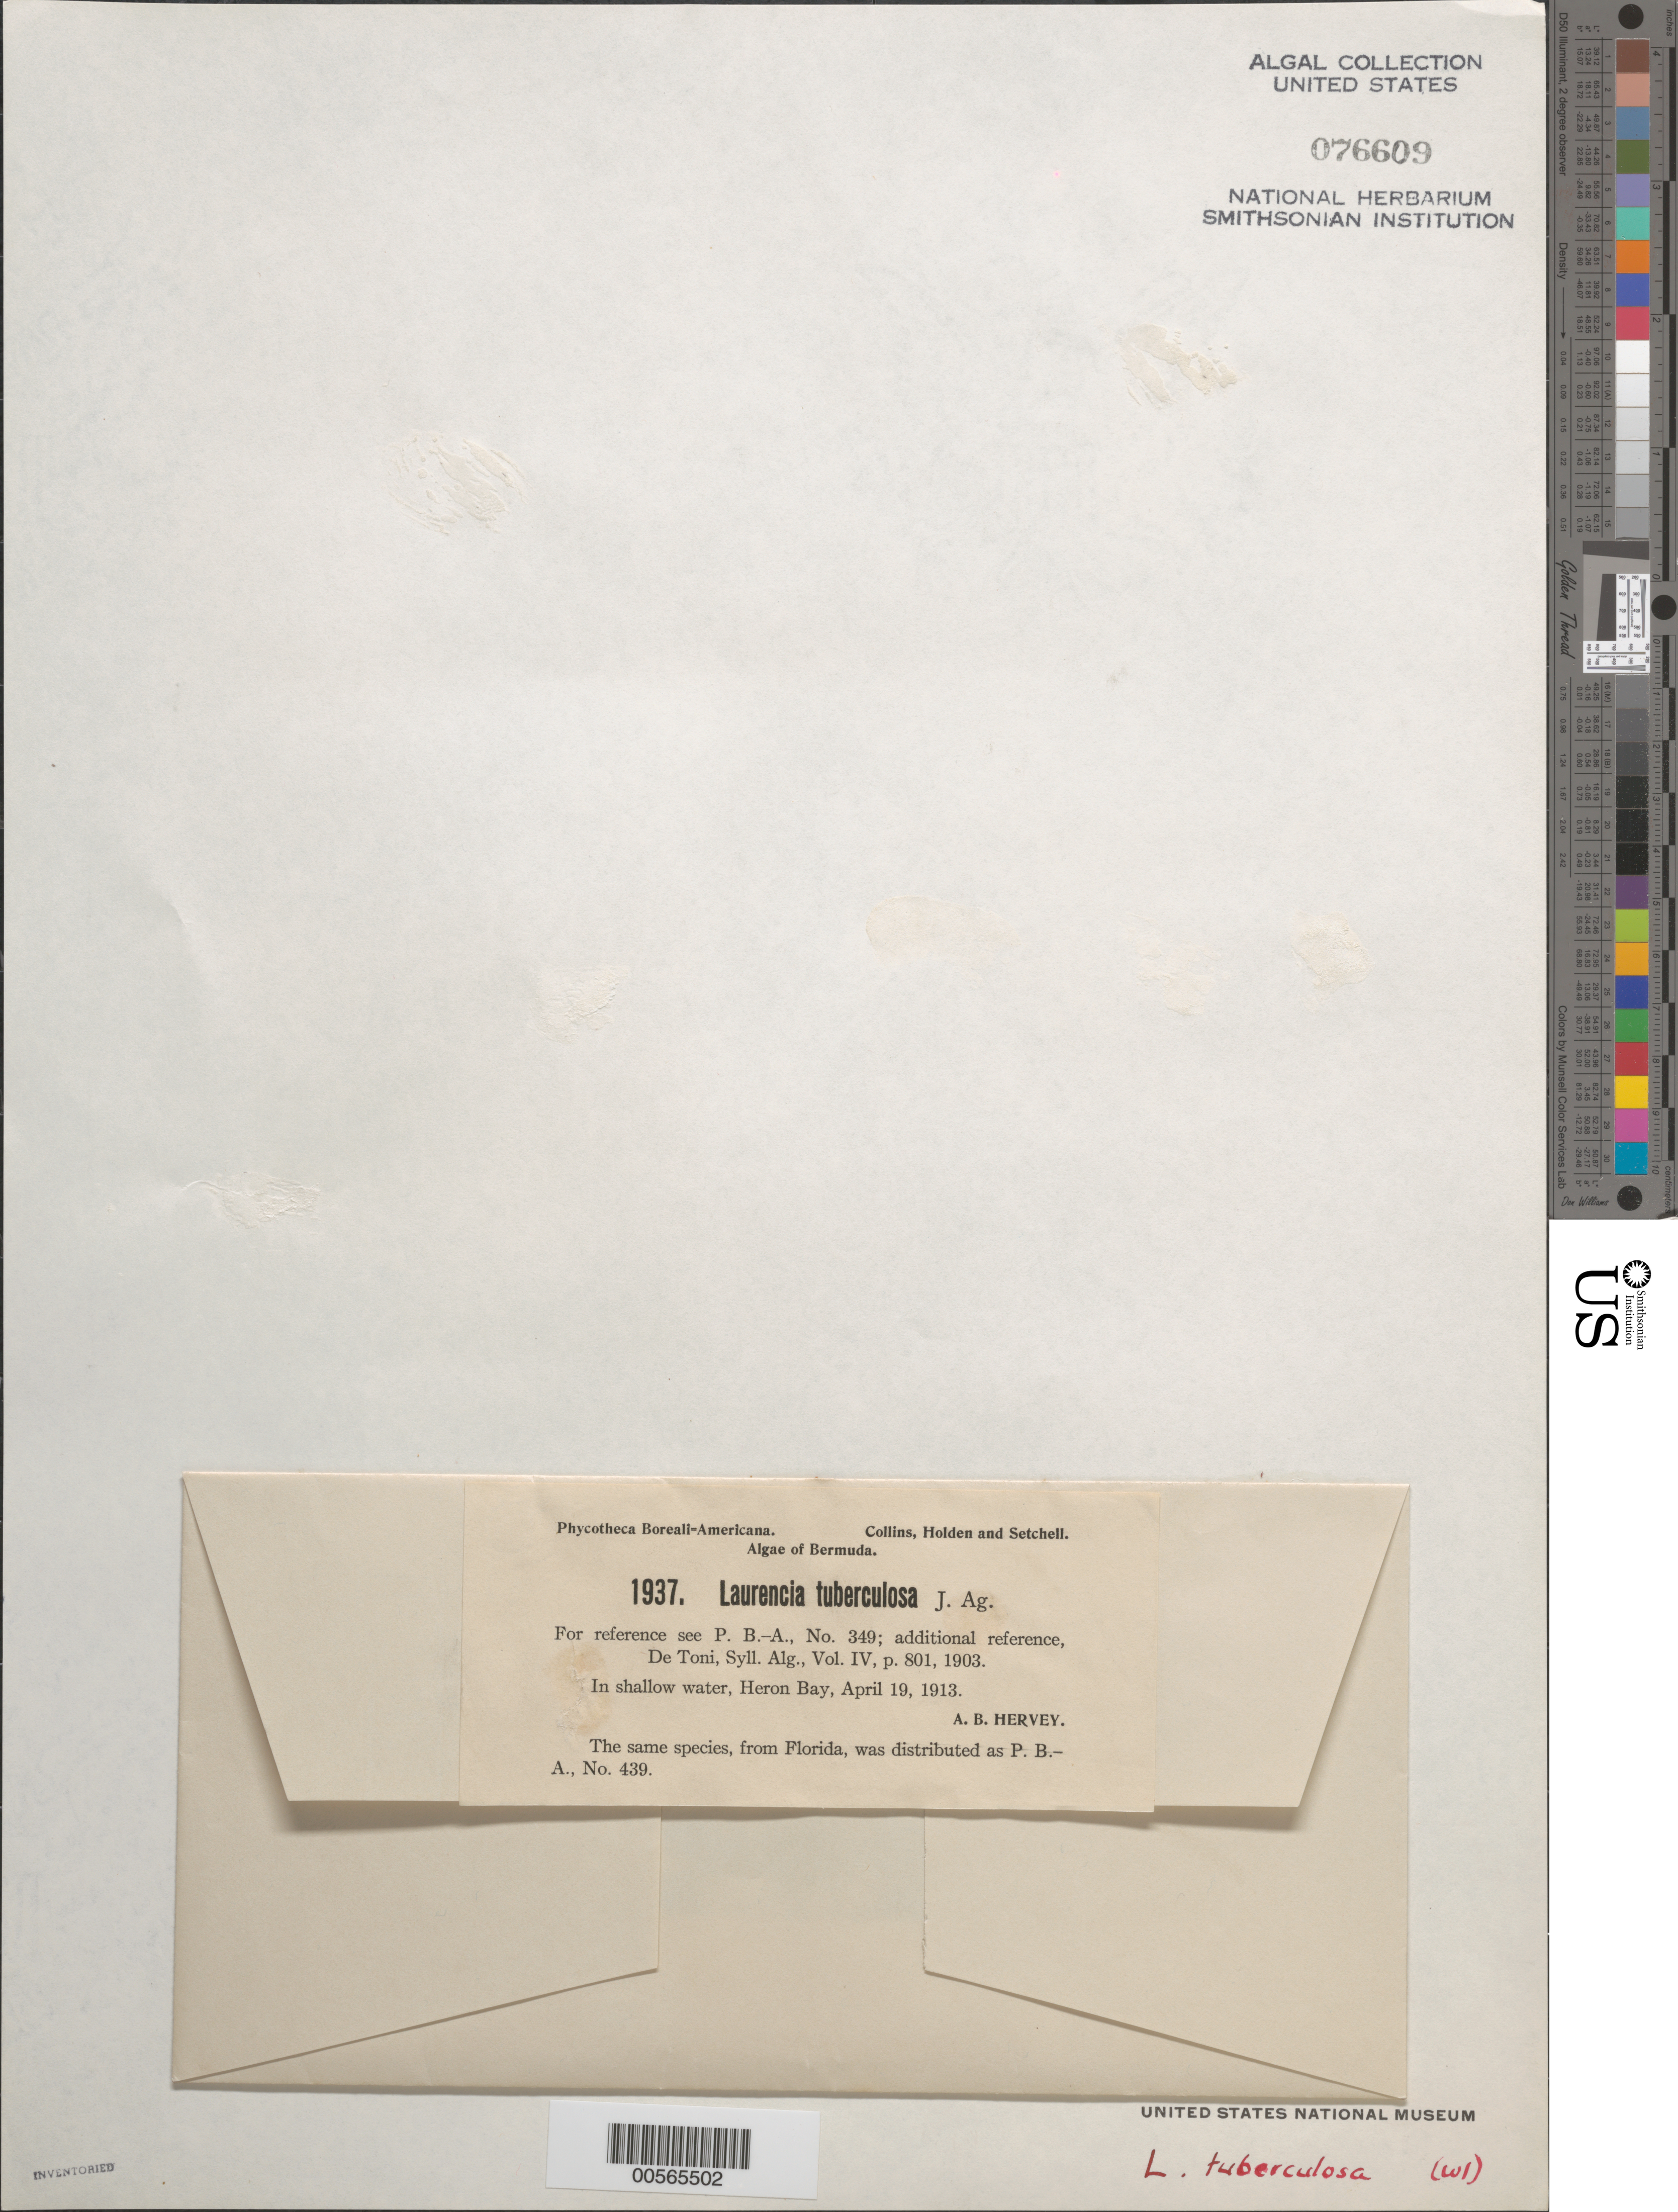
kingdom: Plantae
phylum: Rhodophyta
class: Florideophyceae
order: Ceramiales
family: Rhodomelaceae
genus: Laurencia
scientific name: Laurencia tuberculosa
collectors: A. B. Hervey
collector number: PB-A 1937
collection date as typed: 19 Apr 1913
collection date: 1913-04-19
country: Bermuda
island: Bermuda Island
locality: Heron Bay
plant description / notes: Collins, Holden & Setchell, Phycotheca Boreali-Americana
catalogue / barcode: US 76609